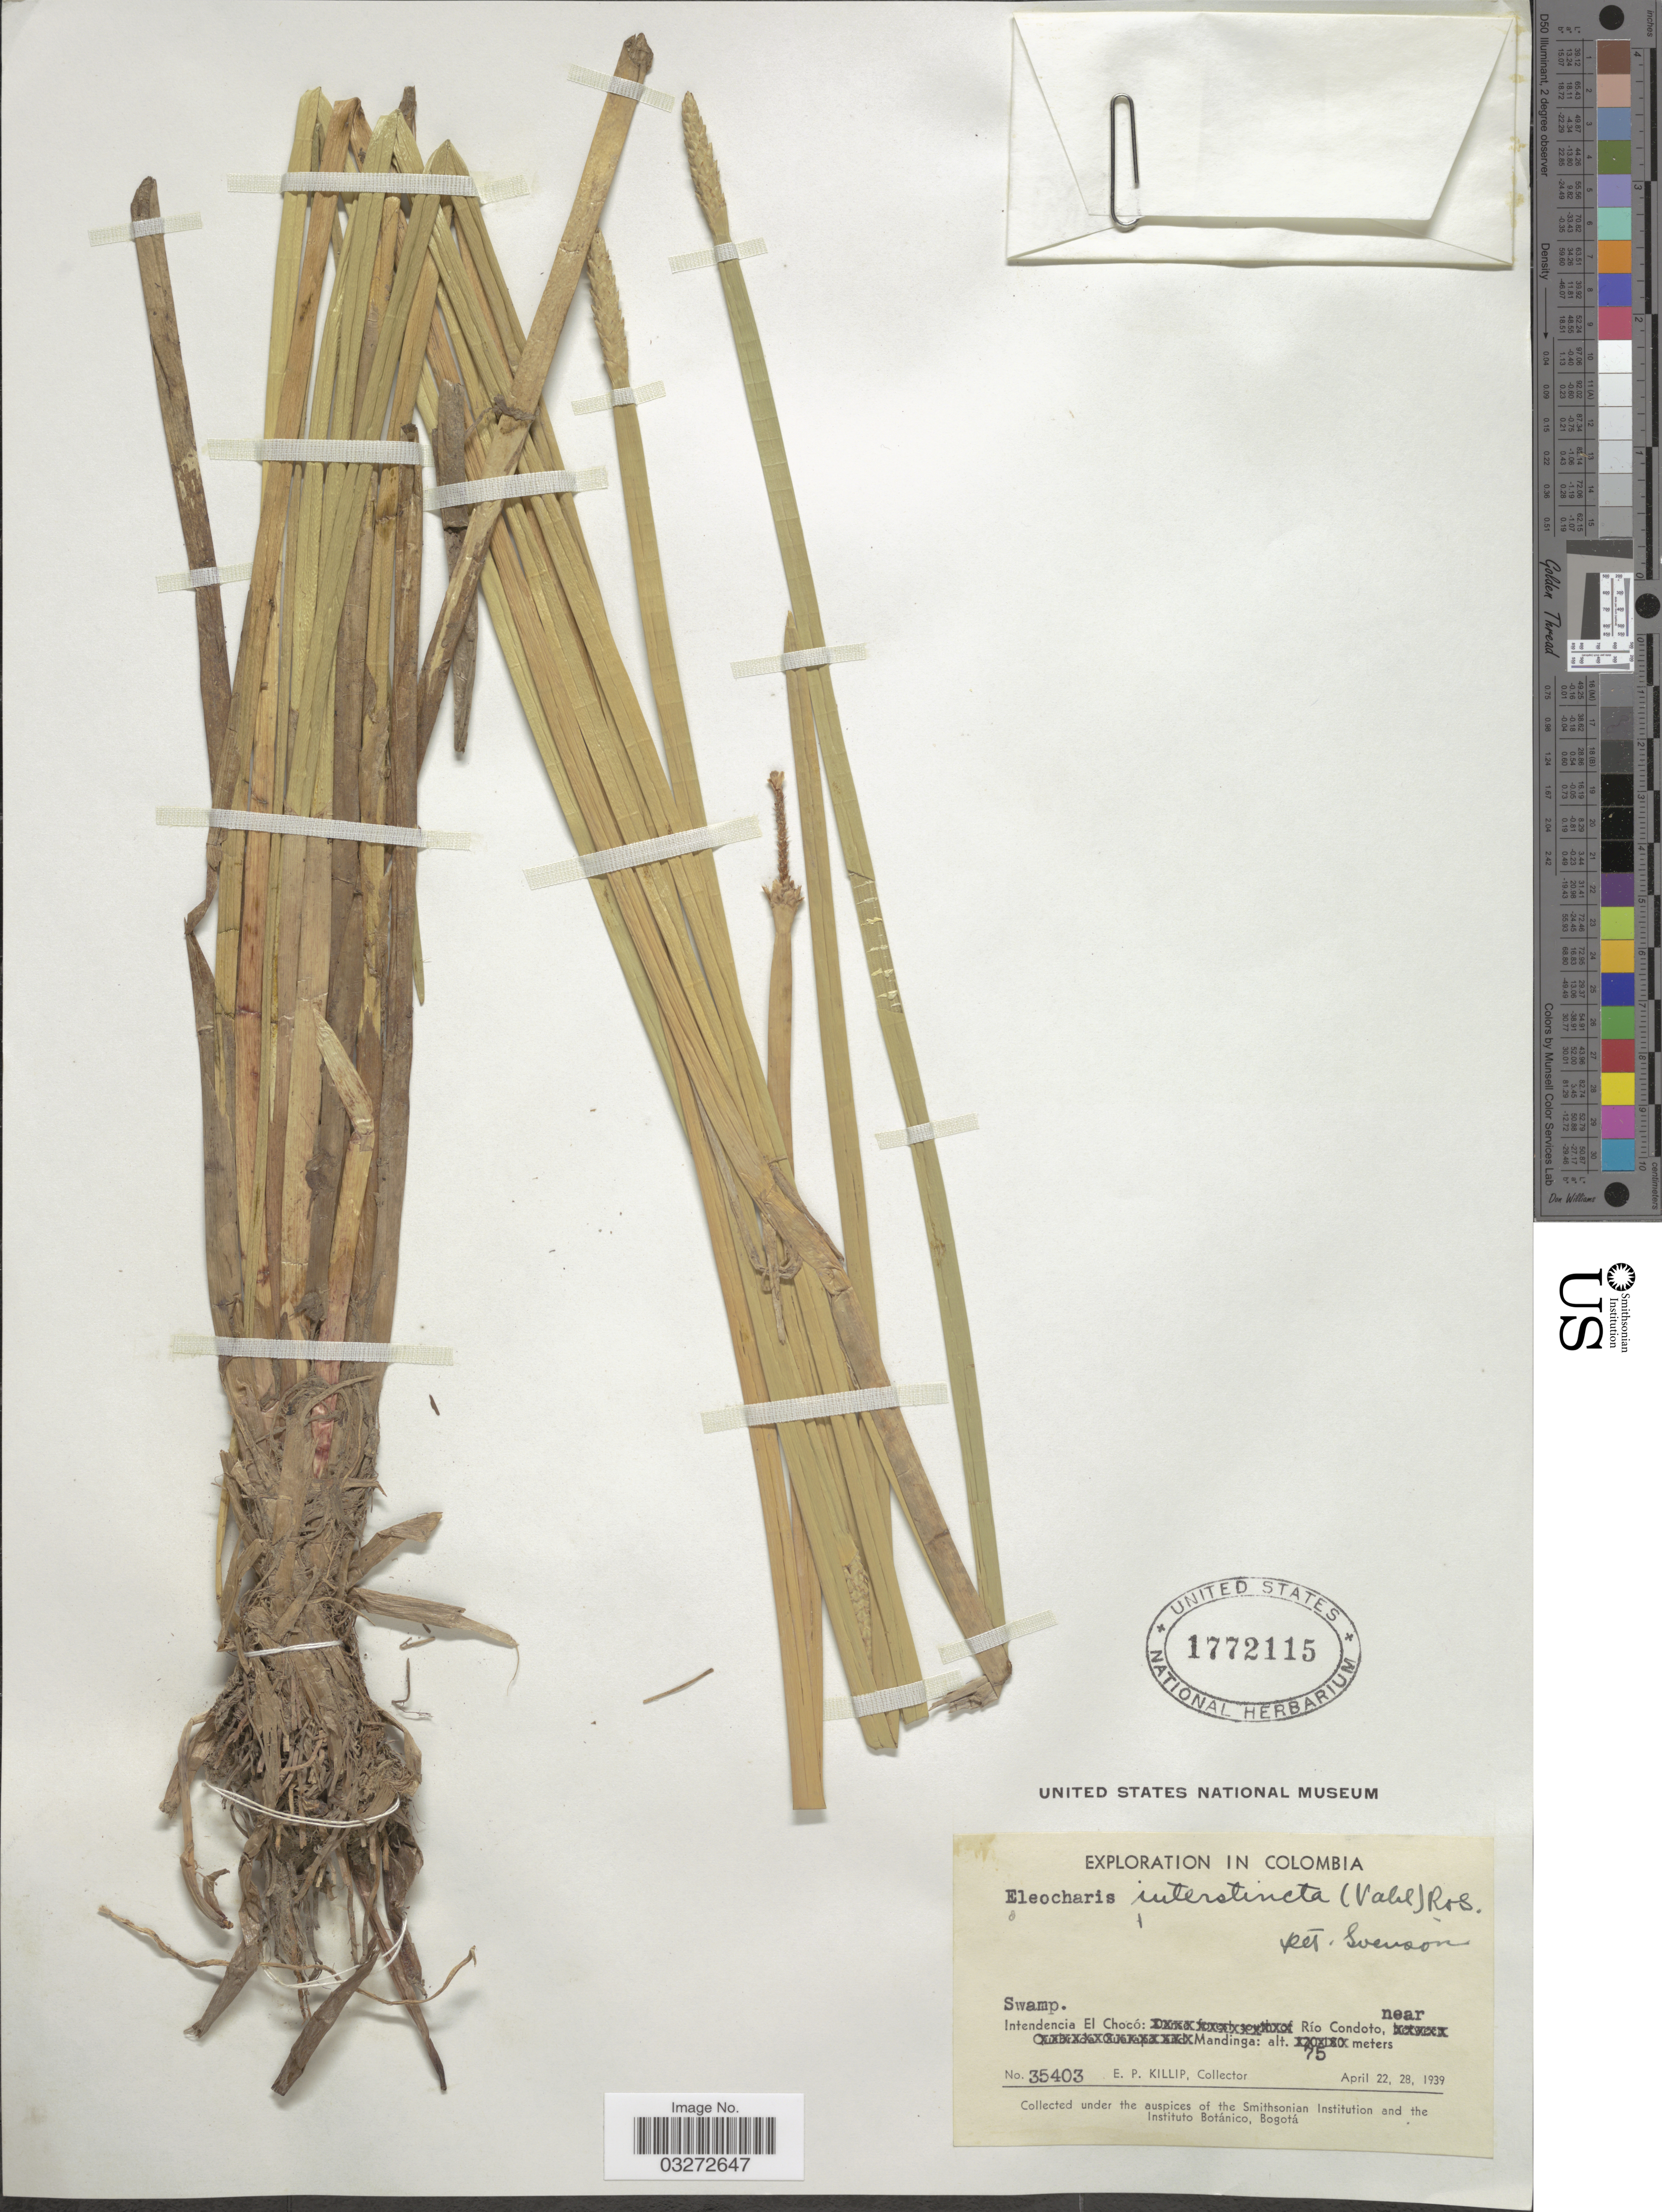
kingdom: Plantae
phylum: Tracheophyta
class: Liliopsida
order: Poales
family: Cyperaceae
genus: Eleocharis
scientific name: Eleocharis interstincta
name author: (Vahl) Roem. & Schult.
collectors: E. P. Killip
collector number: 35403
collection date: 1939-04-22/1939-04-28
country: Colombia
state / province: Chocó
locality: Intendencia El Chocó: Río Condoto, near Mandinga.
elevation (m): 75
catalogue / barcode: US 1772115